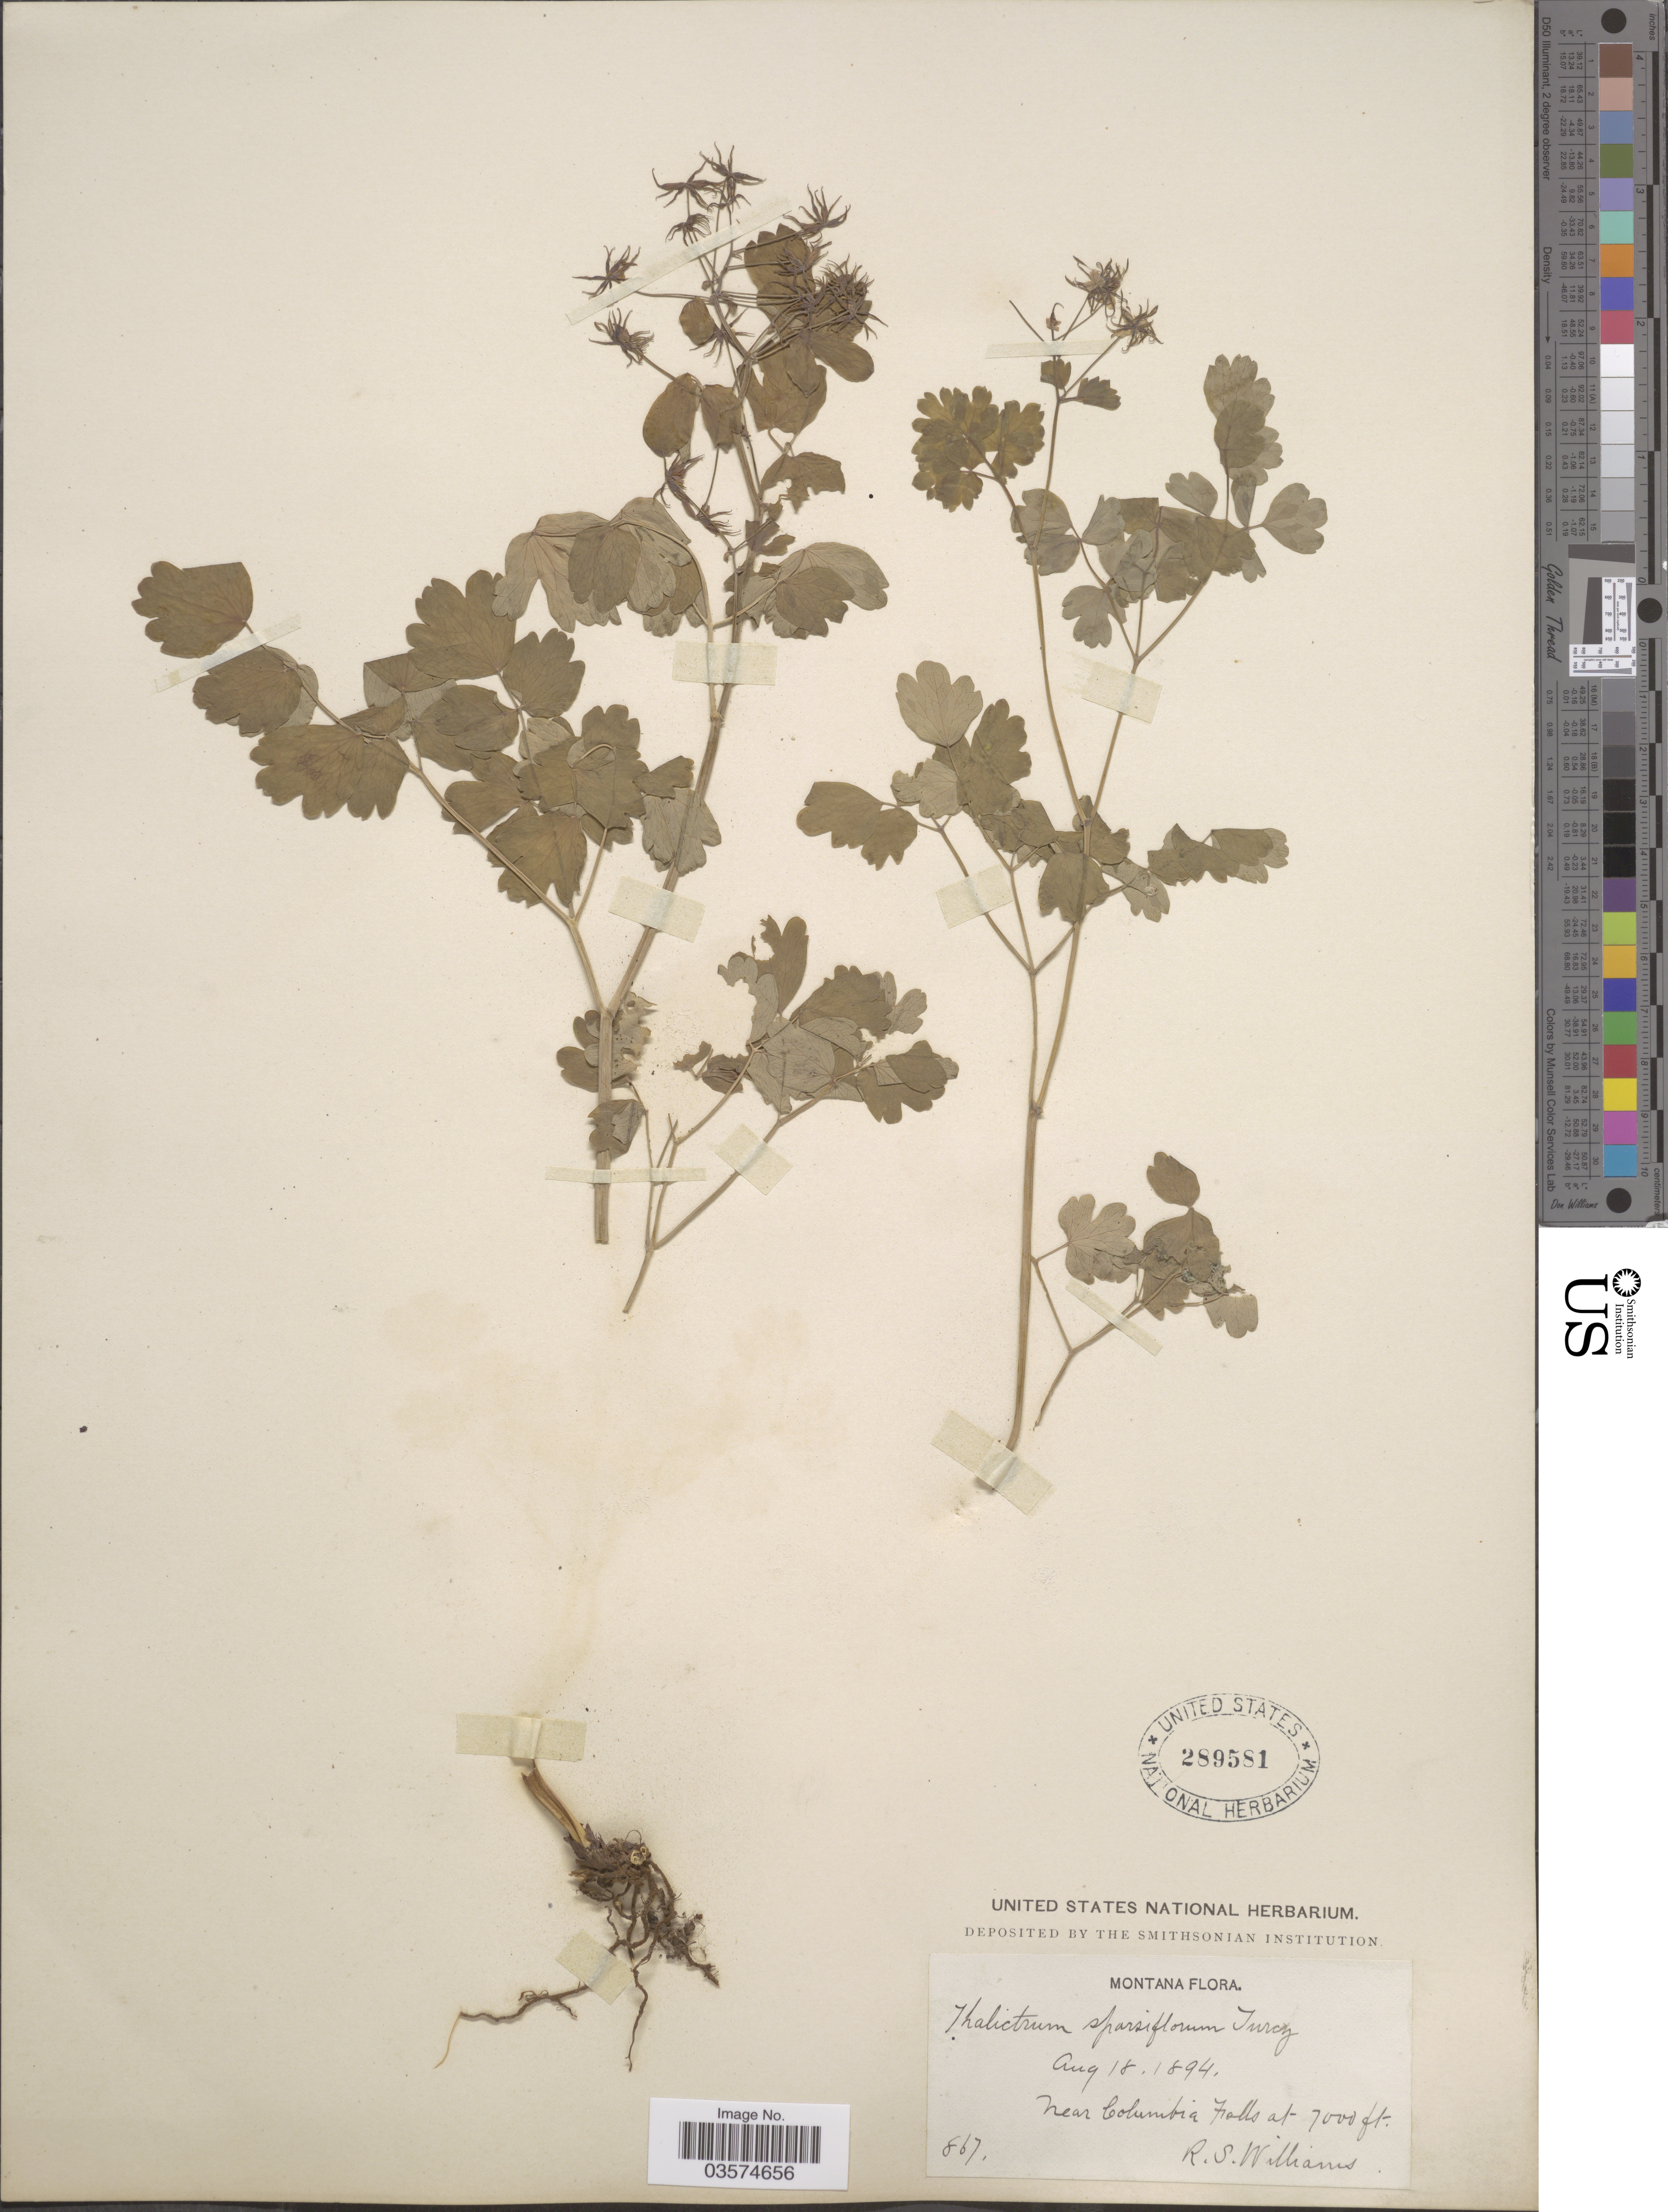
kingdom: Plantae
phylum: Tracheophyta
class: Magnoliopsida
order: Ranunculales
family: Ranunculaceae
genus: Thalictrum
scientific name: Thalictrum sparsiflorum var. saximontanum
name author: B. Boivin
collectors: R. S. Williams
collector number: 867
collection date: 1894-08-18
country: United States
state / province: Montana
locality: Near Columbia Falls.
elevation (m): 2134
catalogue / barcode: US 289581